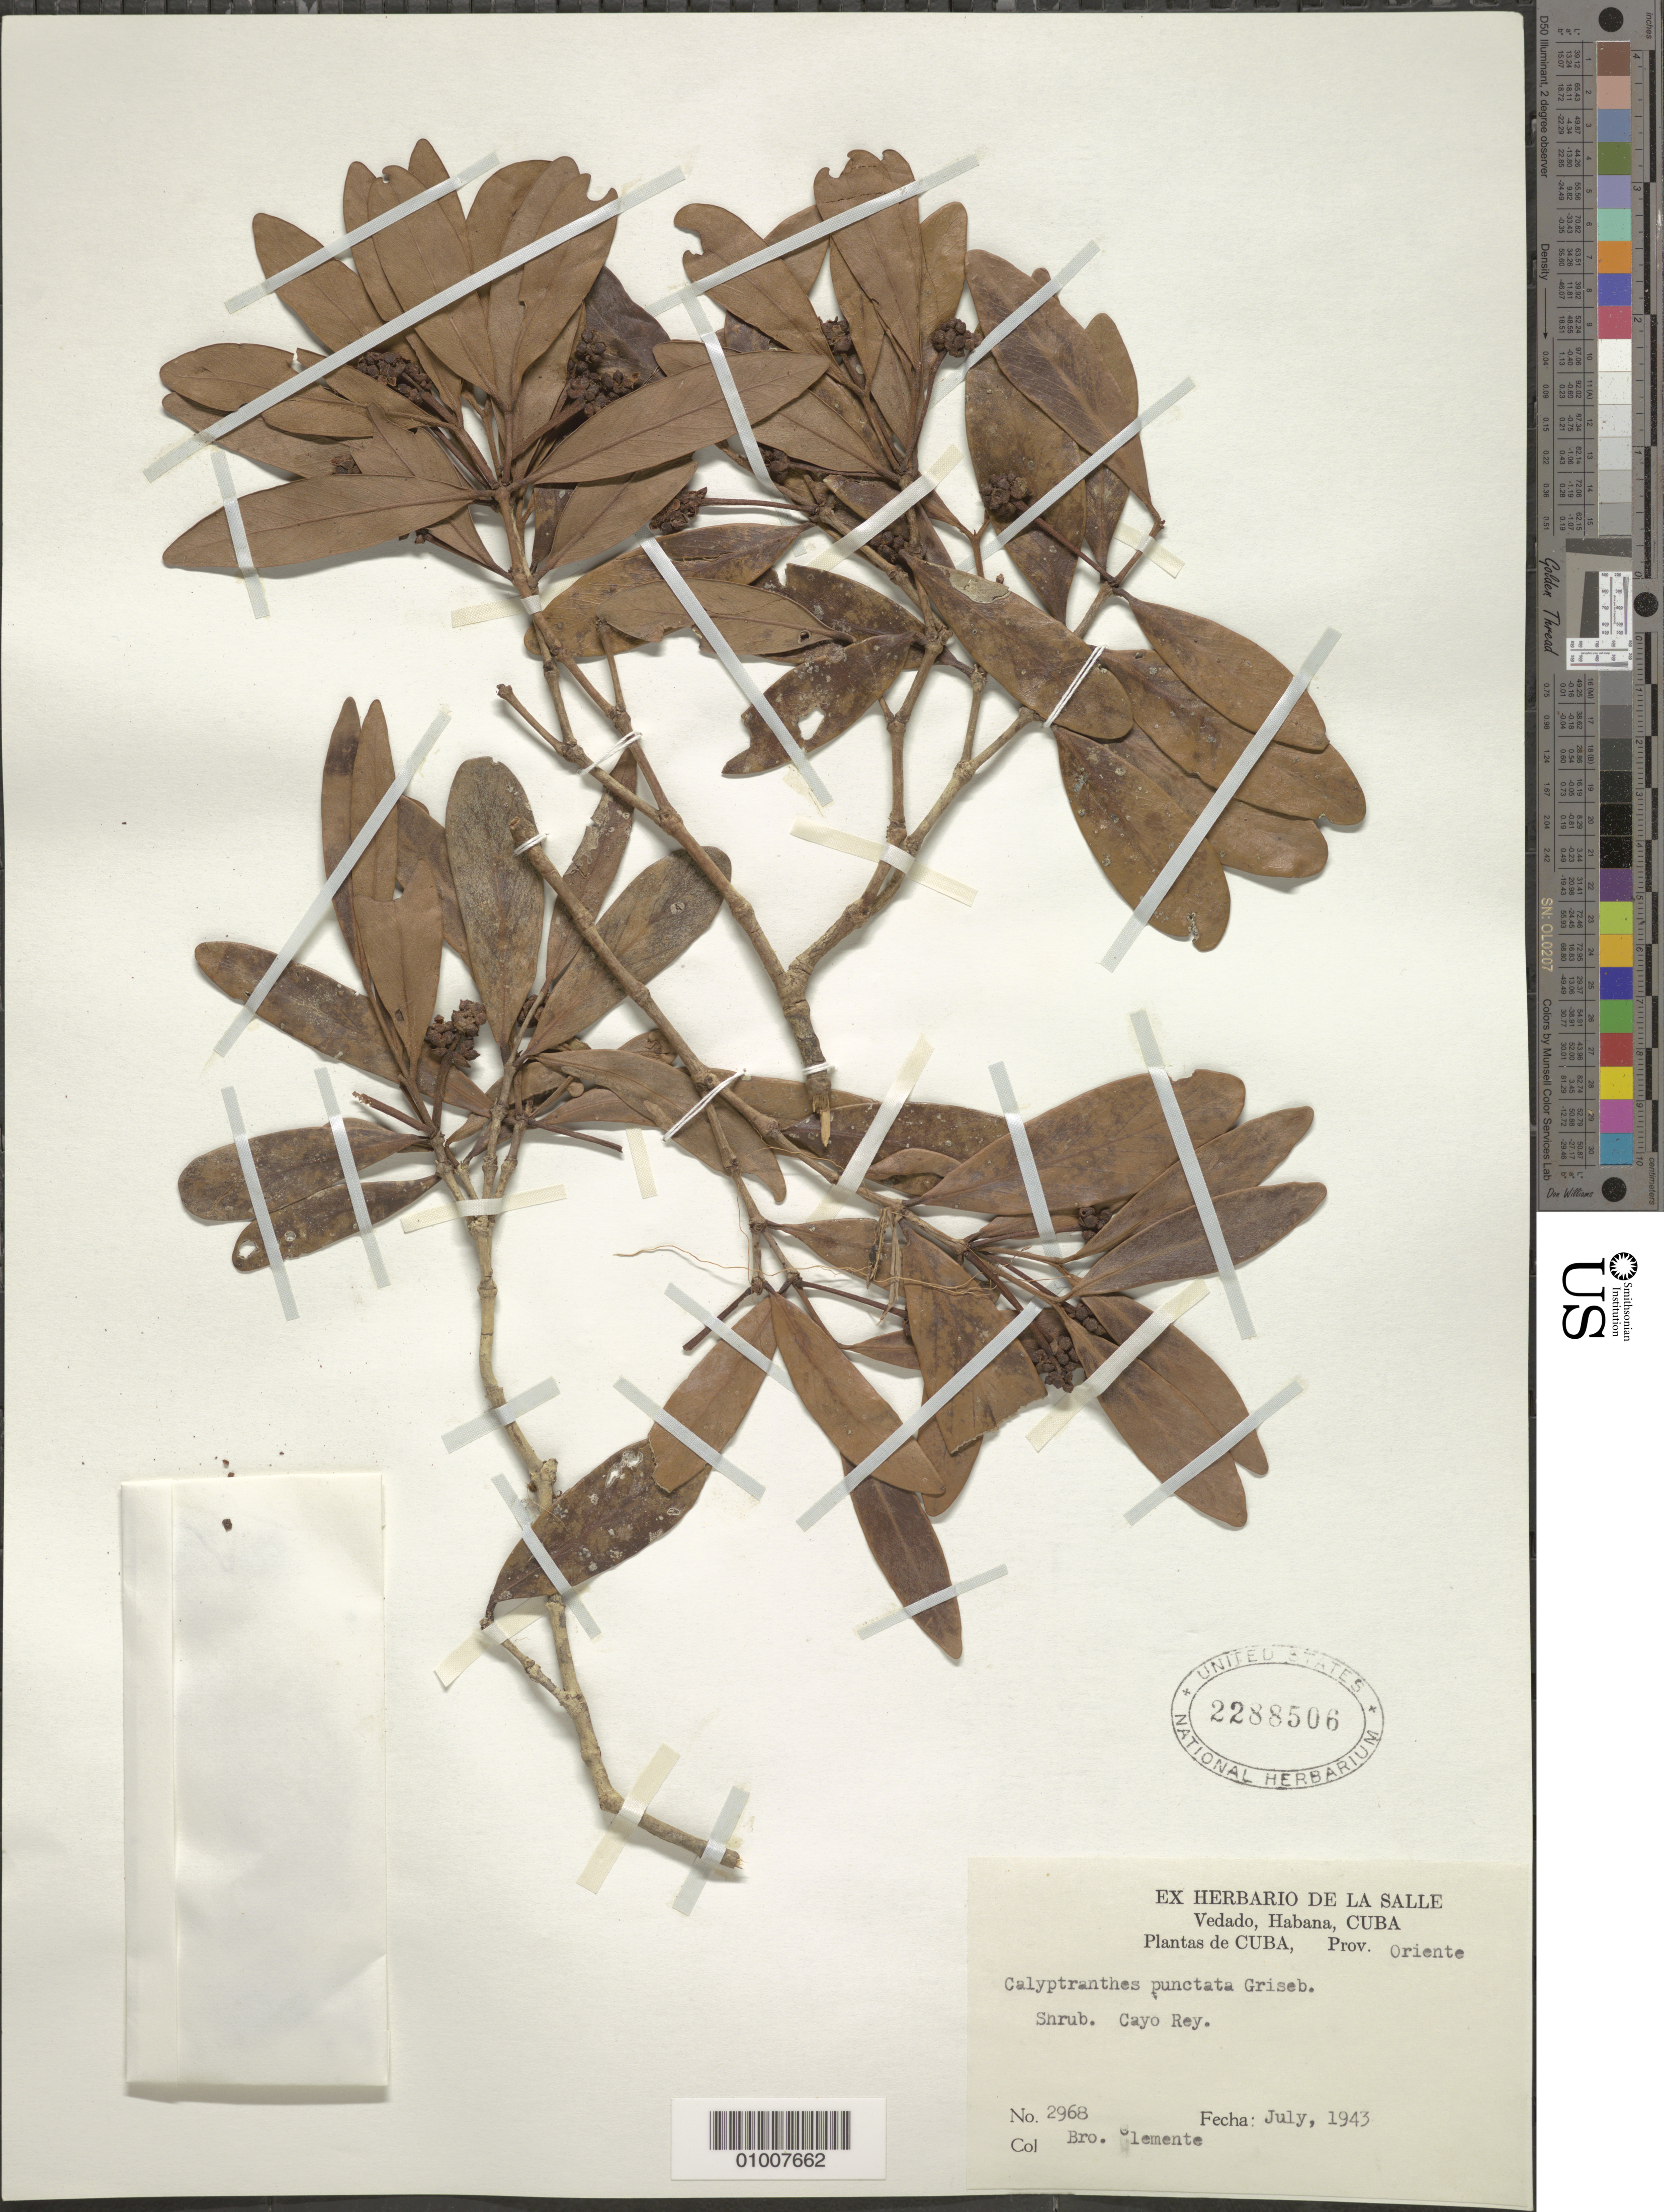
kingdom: Plantae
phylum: Tracheophyta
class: Magnoliopsida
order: Myrtales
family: Myrtaceae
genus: Myrcia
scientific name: Myrcia foramina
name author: Z. Acosta & K. Samra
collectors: Bro. Clemente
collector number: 2968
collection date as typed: Jul 1943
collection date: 1943-07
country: Cuba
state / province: Oriente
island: Cuba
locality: Cayo Ray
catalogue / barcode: US 2288506